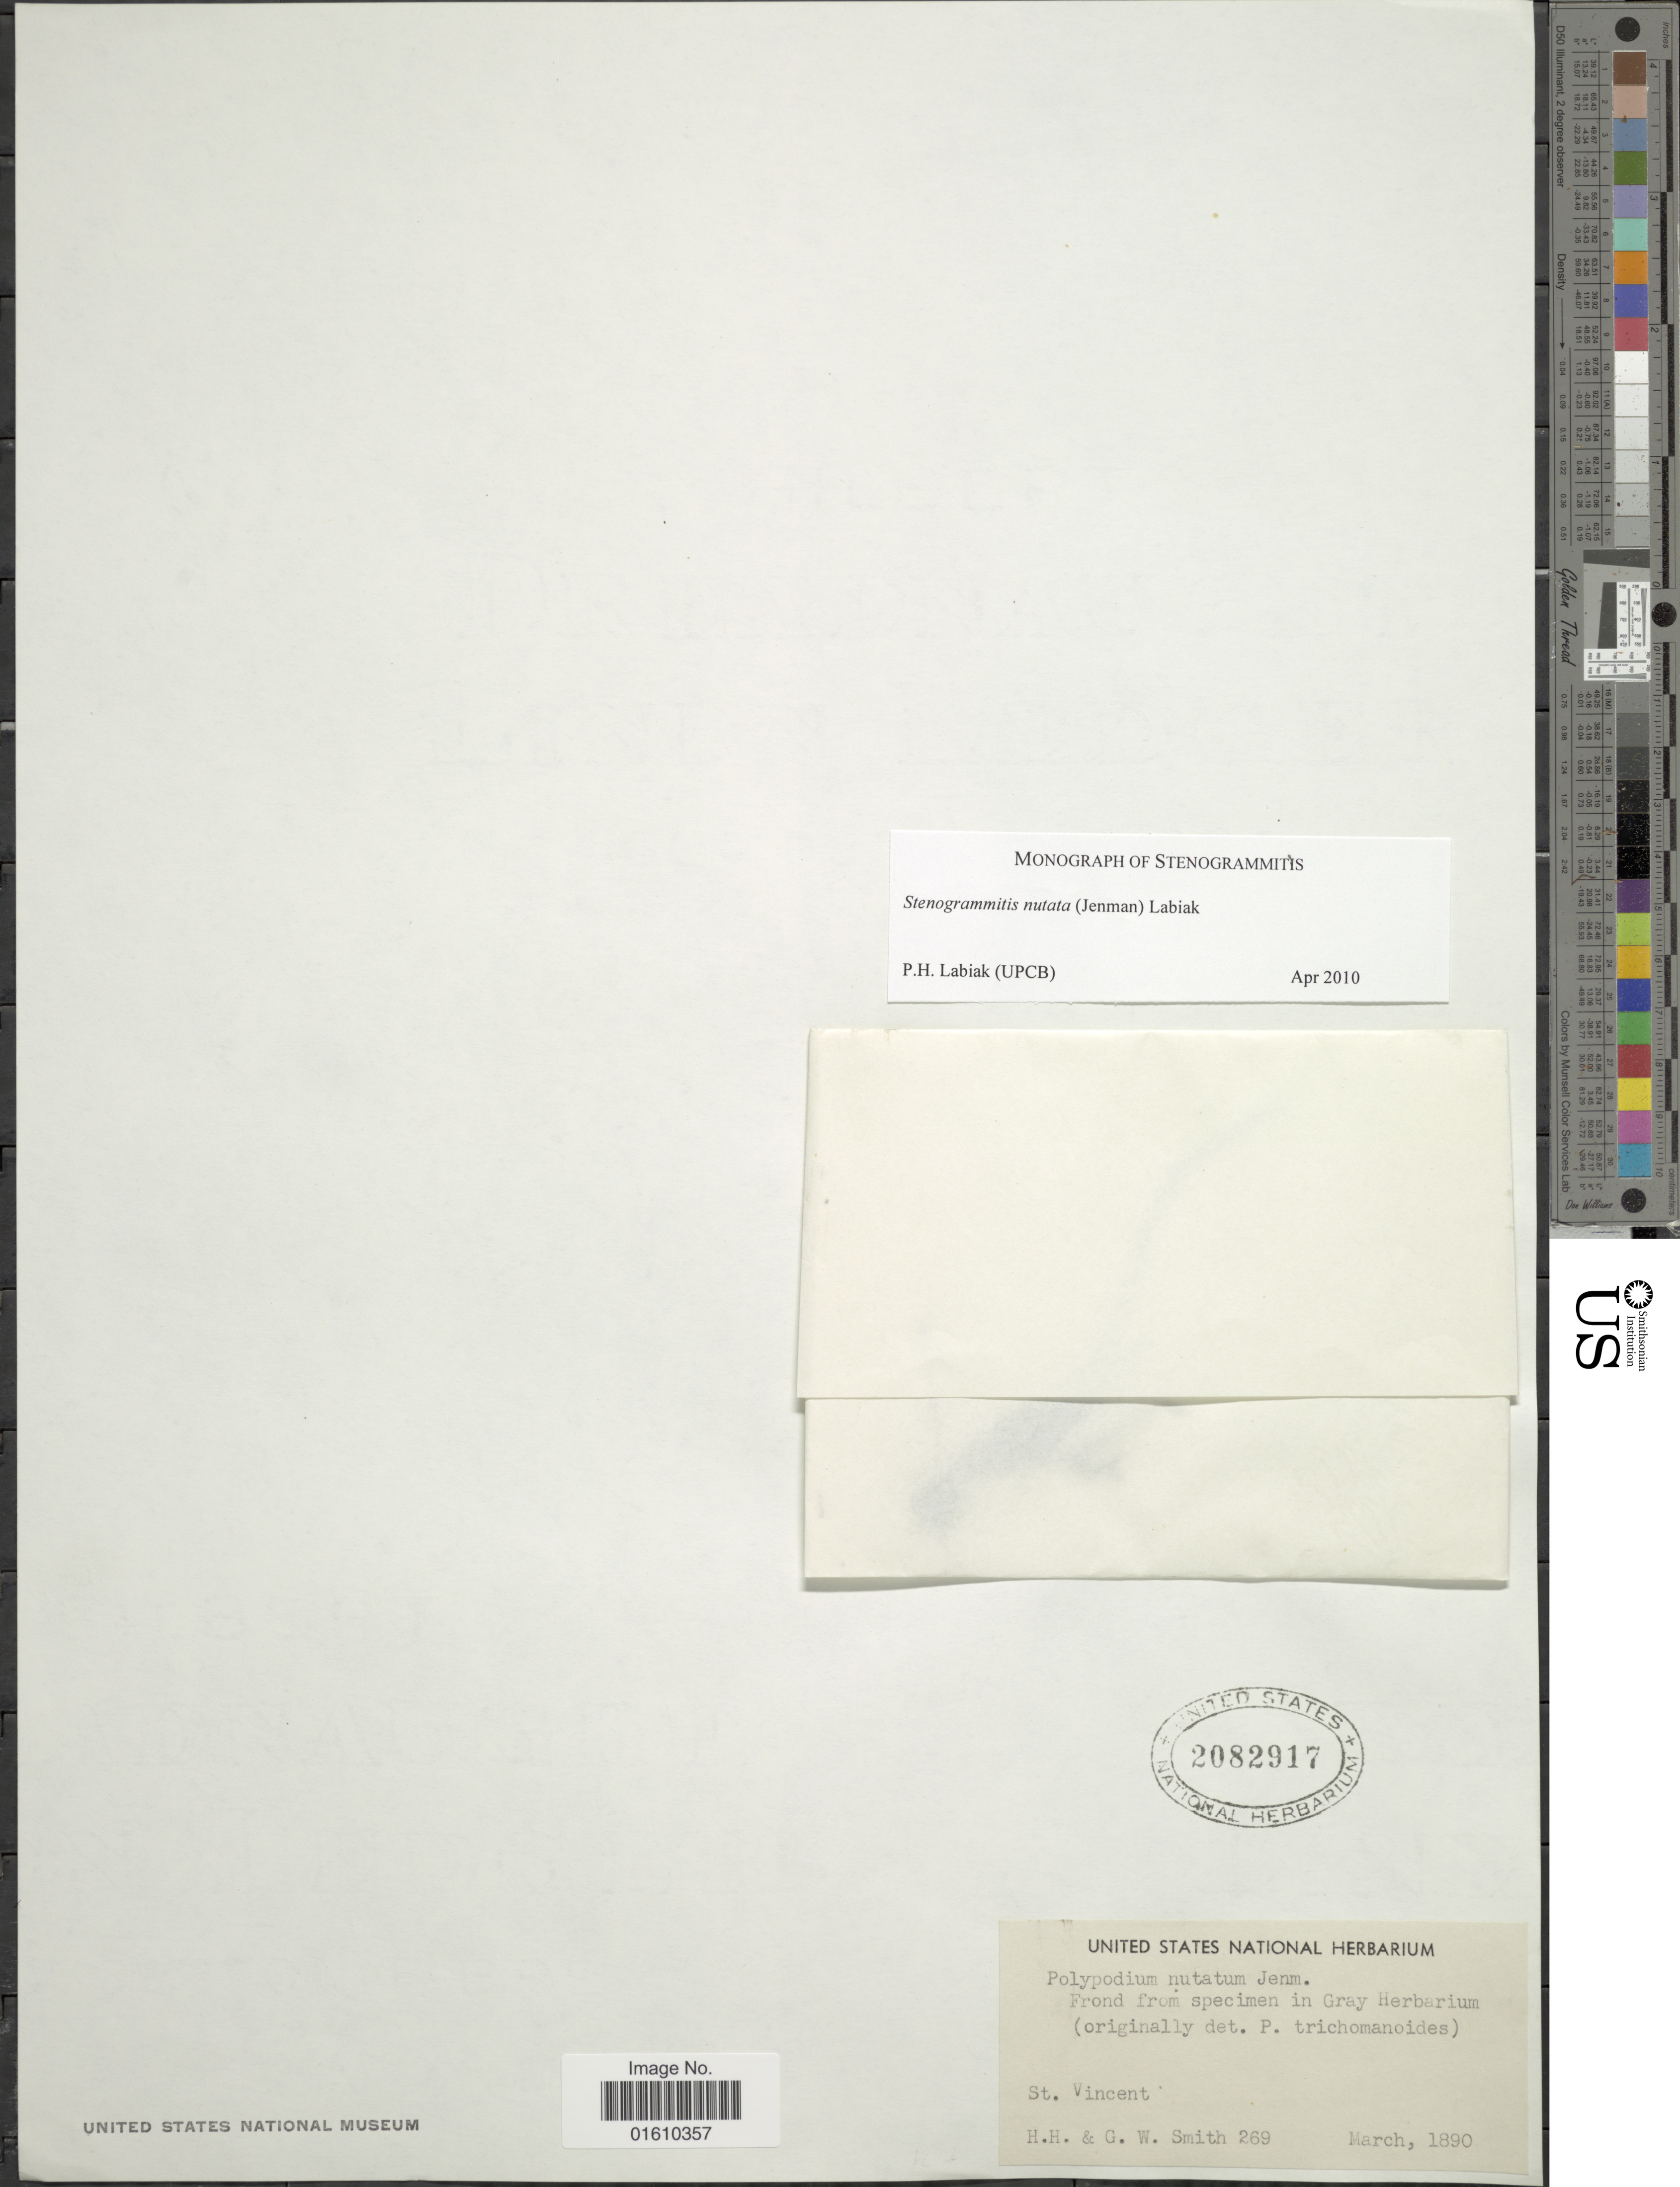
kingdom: Plantae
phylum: Tracheophyta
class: Polypodiopsida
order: Polypodiales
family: Polypodiaceae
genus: Stenogrammitis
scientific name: Stenogrammitis nutata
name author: (Jenman) Labiak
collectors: H. H. Smith & G. Smith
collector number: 269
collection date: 1890-03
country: St. Vincent - Grenadines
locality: St. Vincent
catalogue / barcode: US 2082917